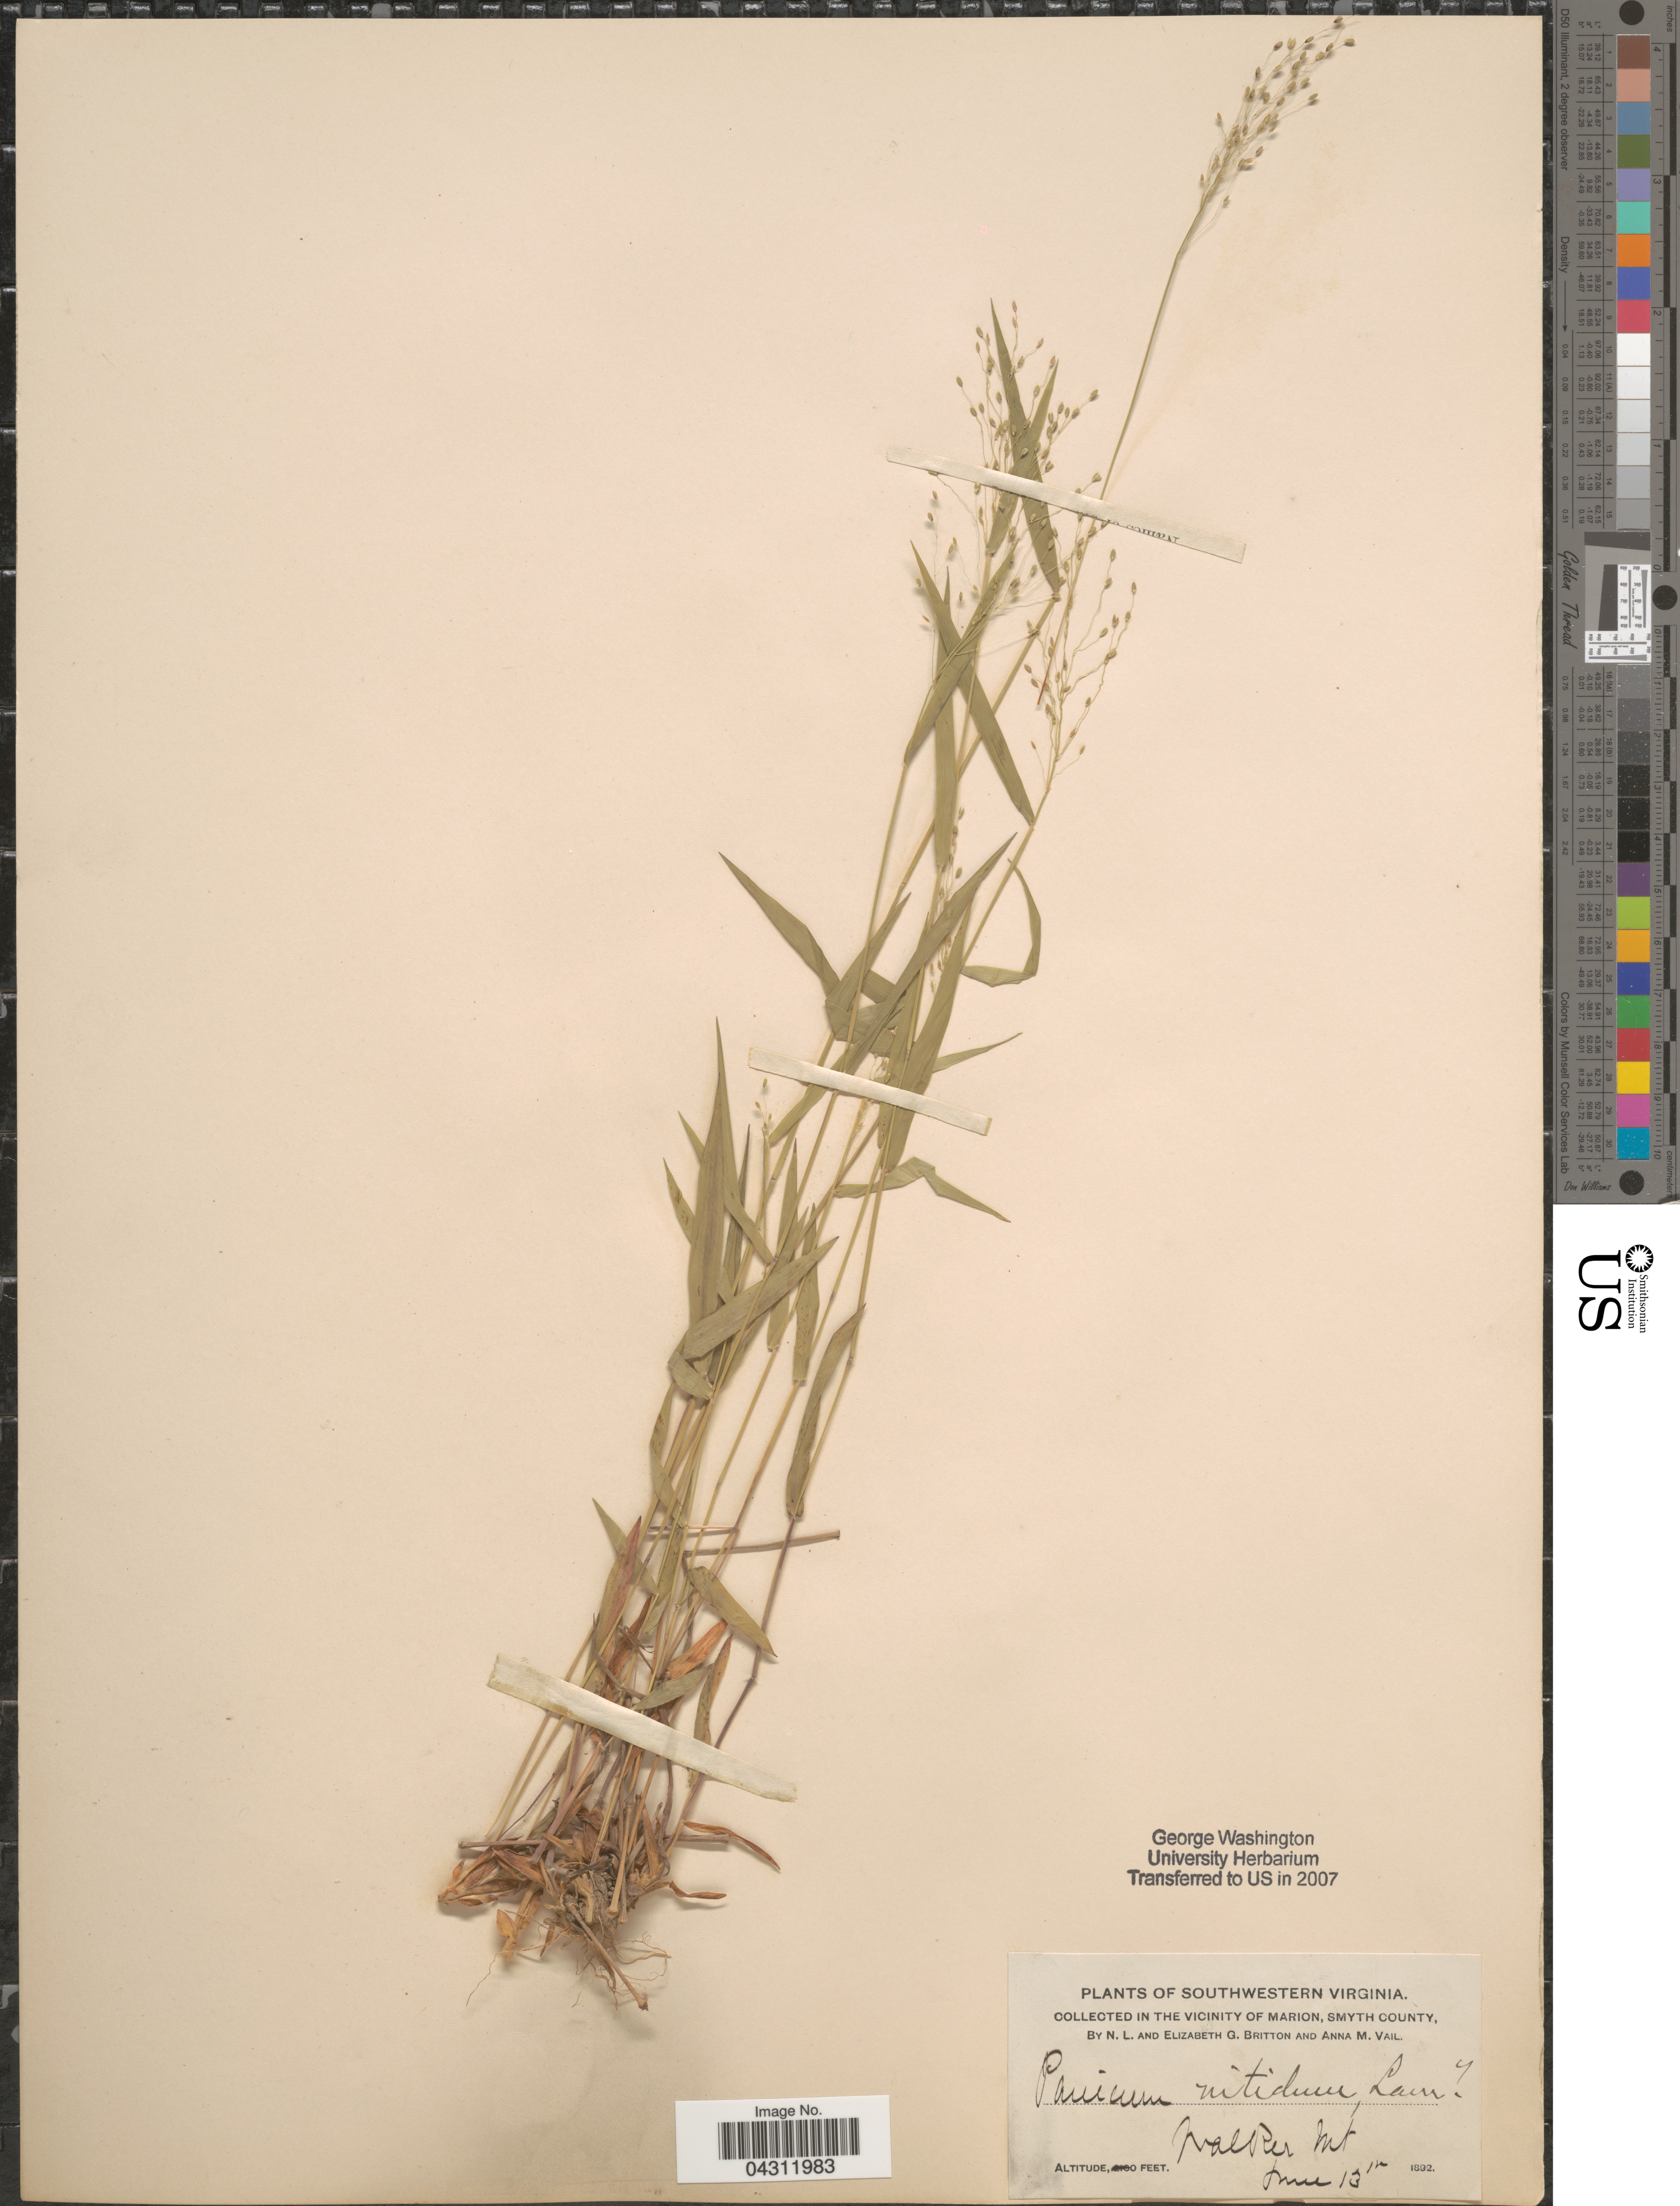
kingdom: Plantae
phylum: Tracheophyta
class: Liliopsida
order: Poales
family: Poaceae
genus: Panicum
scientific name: Panicum sp.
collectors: Mrs. N. L. Britton, E. G. Britton & A. Vail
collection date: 1892-06-13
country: United States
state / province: Virginia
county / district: Smyth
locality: Southwestern Virginia. In the vicinity of Marion, Smyth County. Walker Mt.